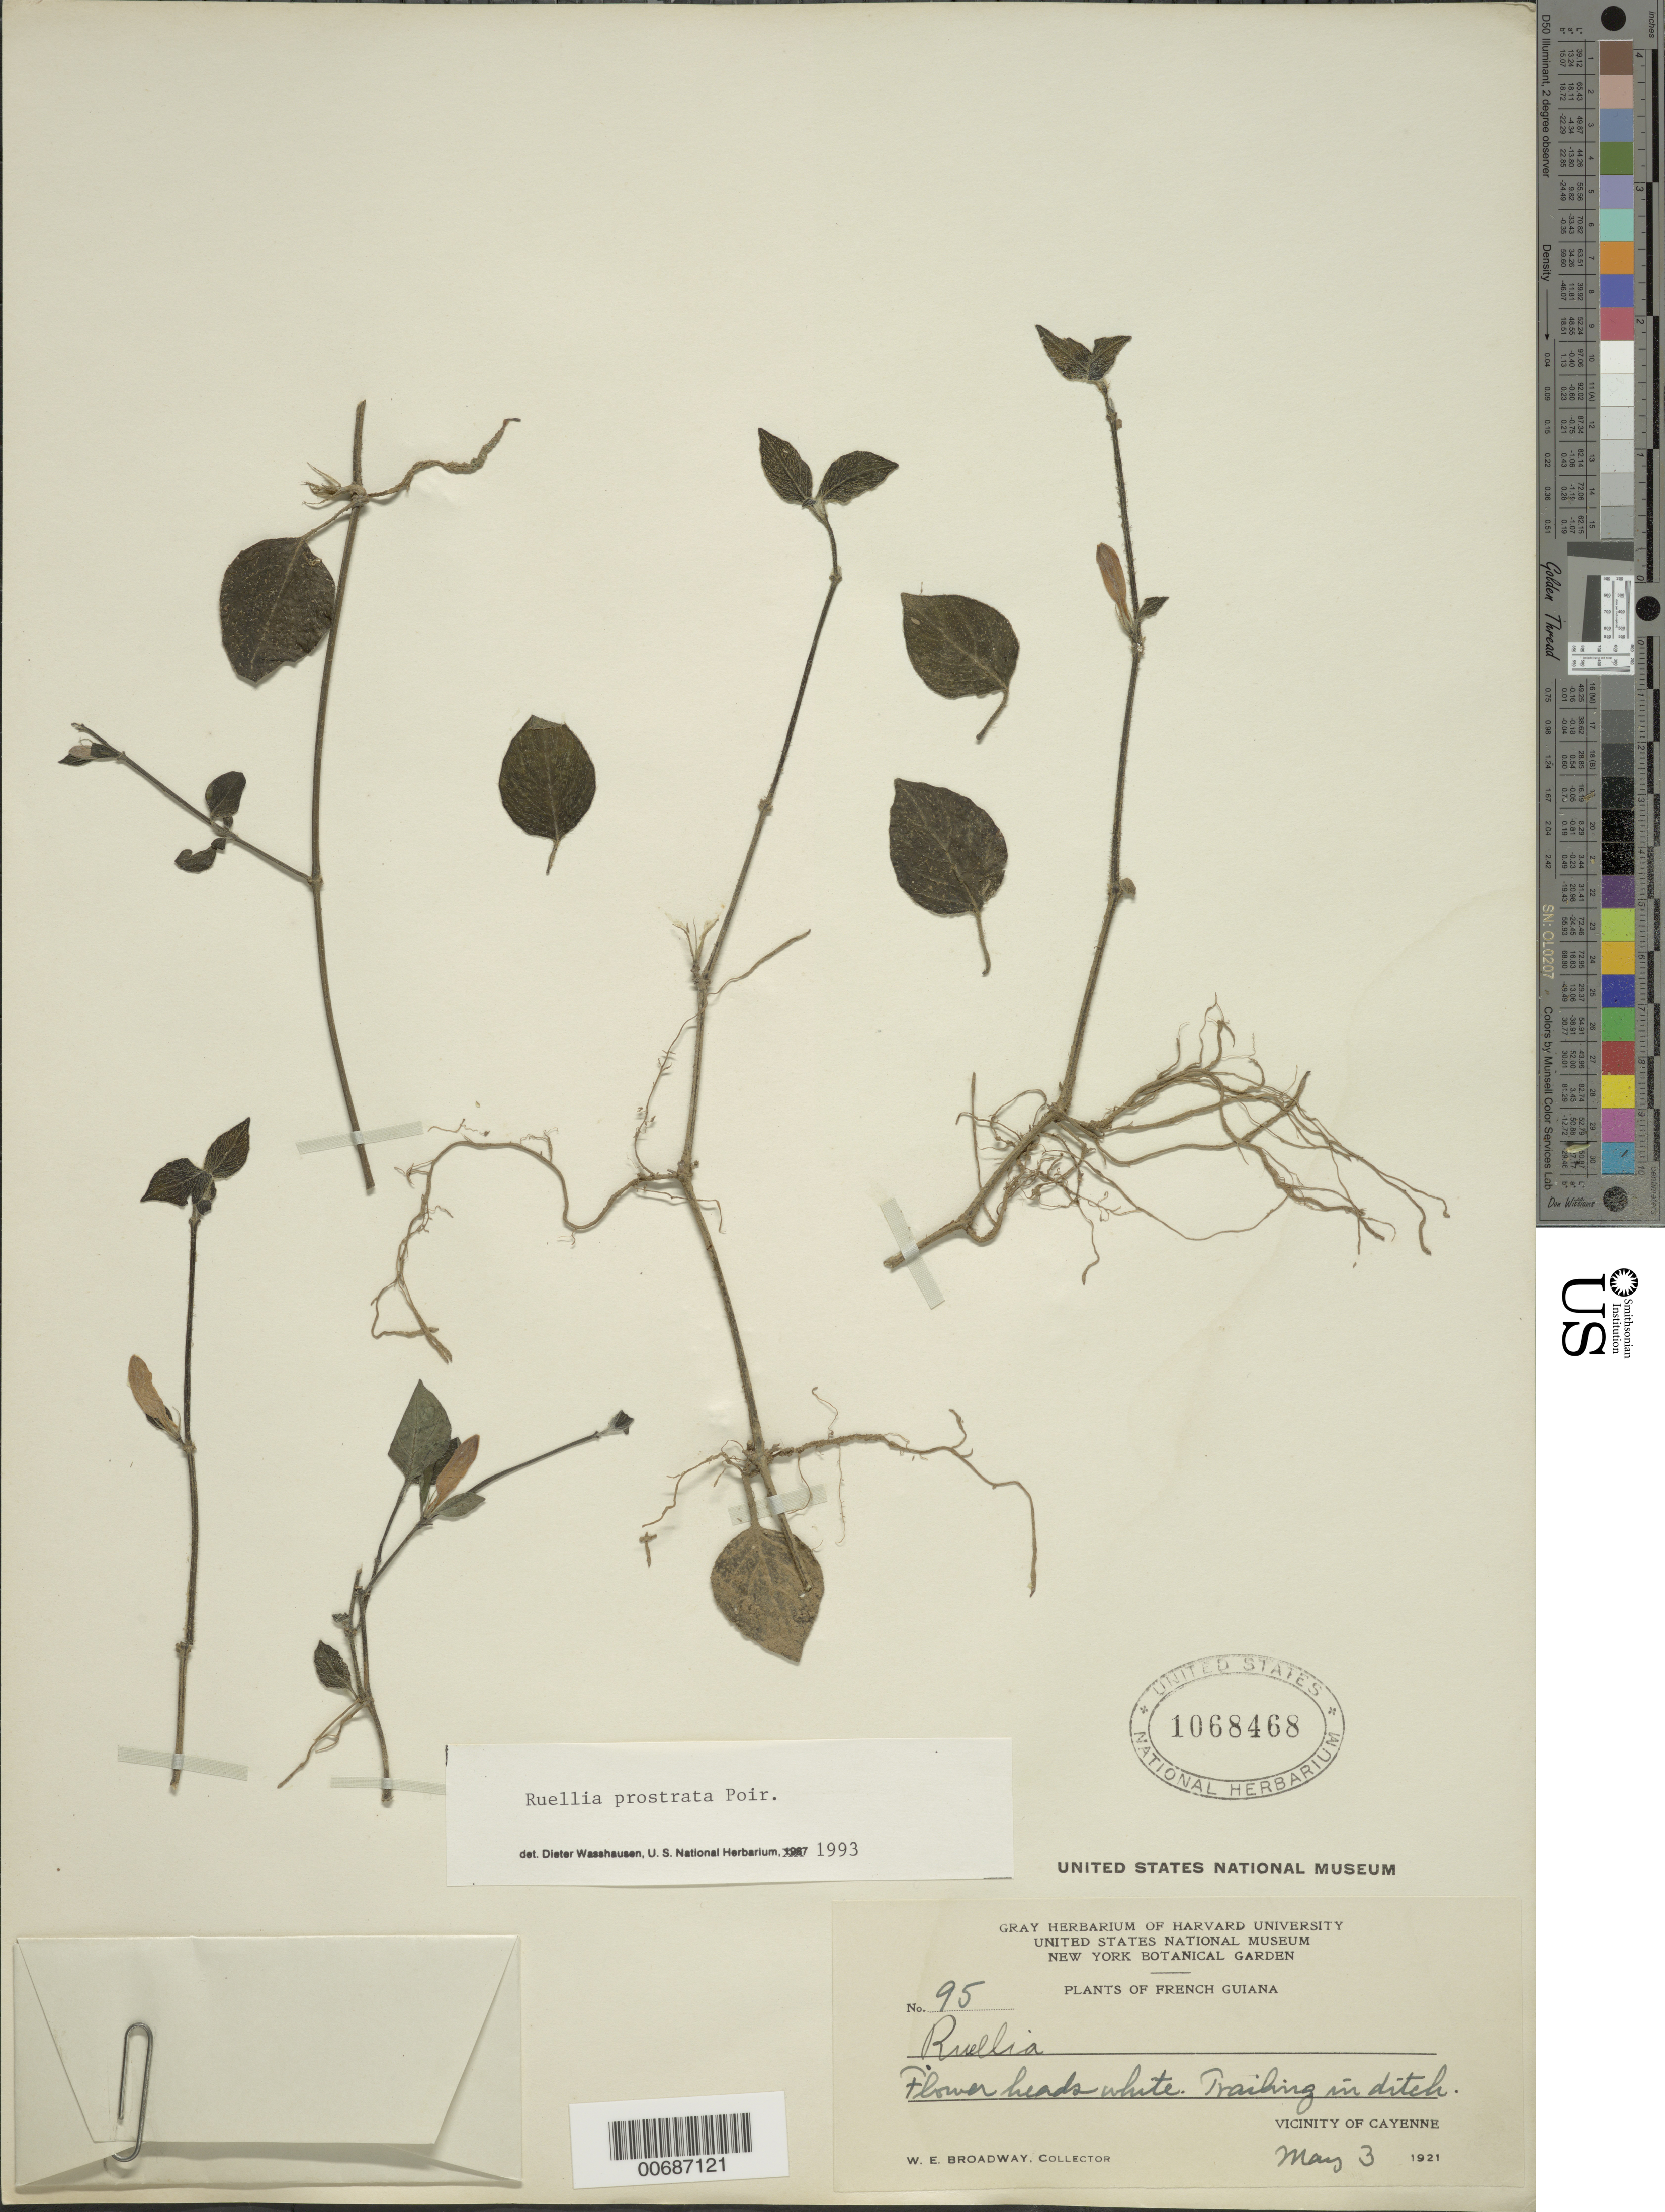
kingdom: Plantae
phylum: Tracheophyta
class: Magnoliopsida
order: Lamiales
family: Acanthaceae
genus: Ruellia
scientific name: Ruellia prostrata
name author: Poir.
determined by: Wasshausen, Dieter C., (BOT), Smithsonian Institution - National Museum of Natural History (UNITED STATES)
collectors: W. E. Broadway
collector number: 95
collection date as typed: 3-May-21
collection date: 1921-05-03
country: French Guiana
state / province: Cayenne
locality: Cayenne, vic.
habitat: Trailing in ditch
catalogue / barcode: US 1068468